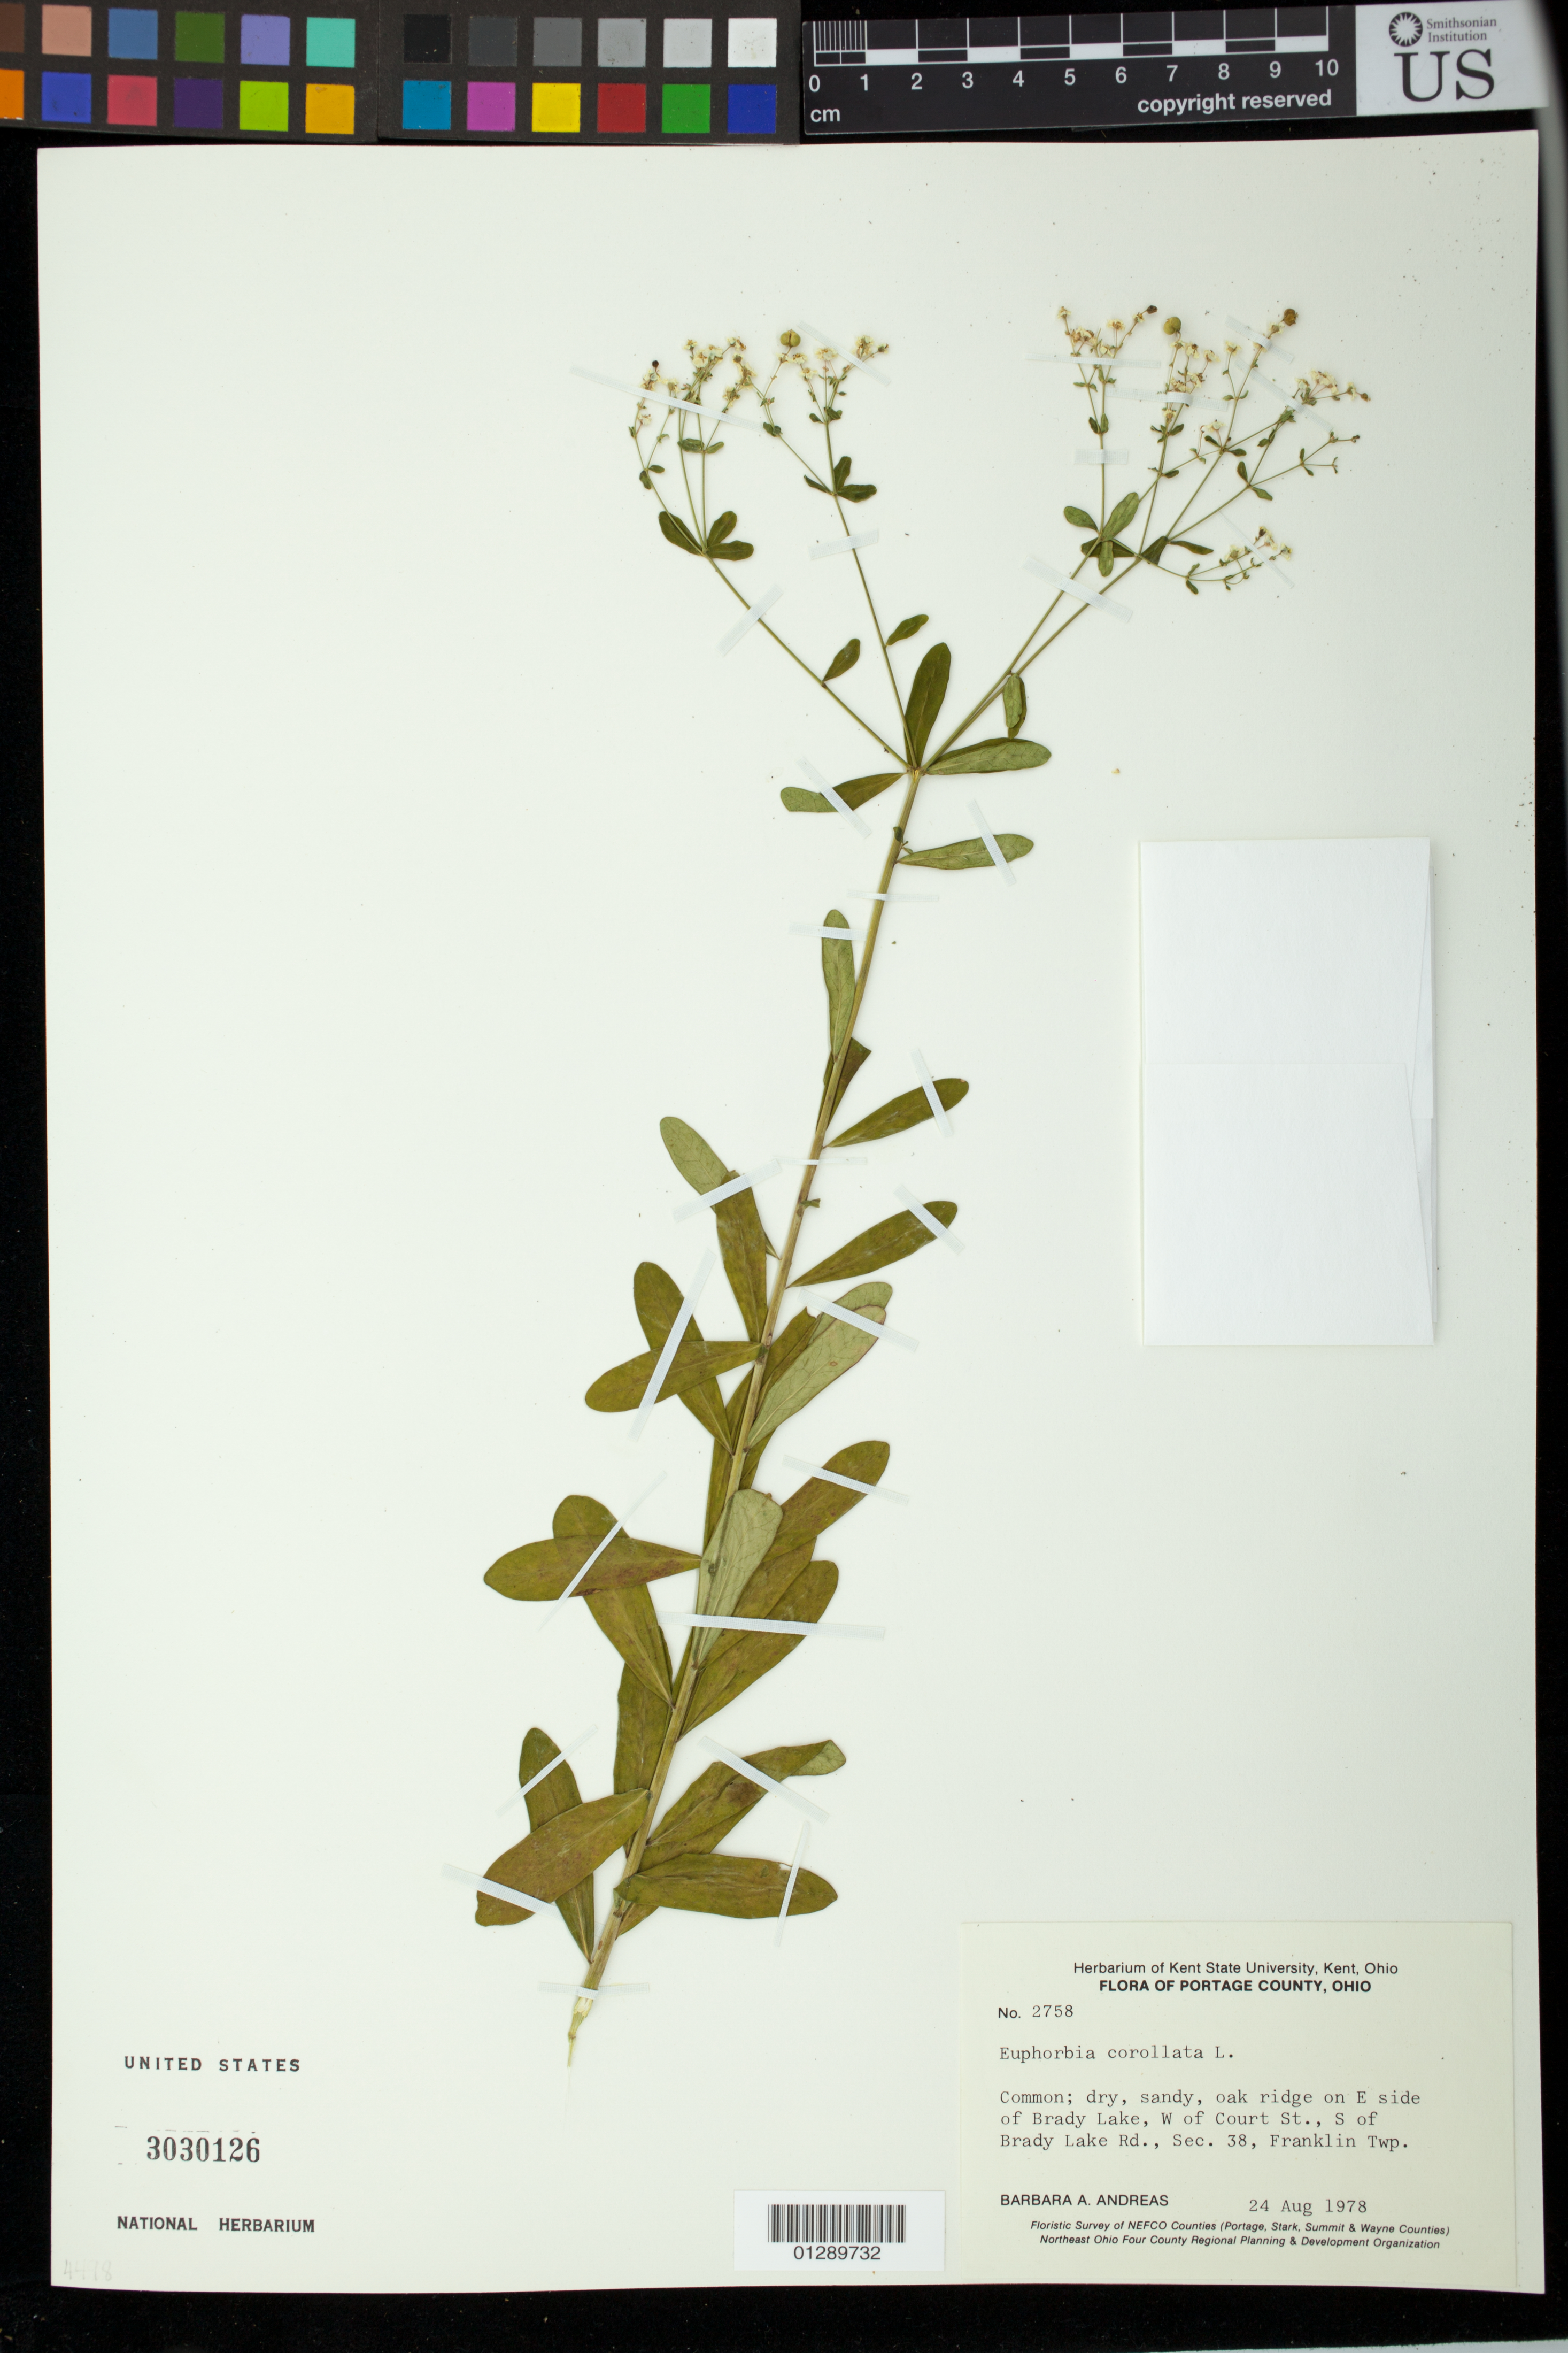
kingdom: Plantae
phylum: Tracheophyta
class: Magnoliopsida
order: Malpighiales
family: Euphorbiaceae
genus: Euphorbia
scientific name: Euphorbia corollata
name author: L.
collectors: B. A. Andreas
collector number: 2758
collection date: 1978-08-24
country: United States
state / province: Ohio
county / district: Portage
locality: E side of Brady Lake, W of Court St., S of Brady Lake Rd., Sec. 38, Franklin Twp.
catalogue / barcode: US 3030126